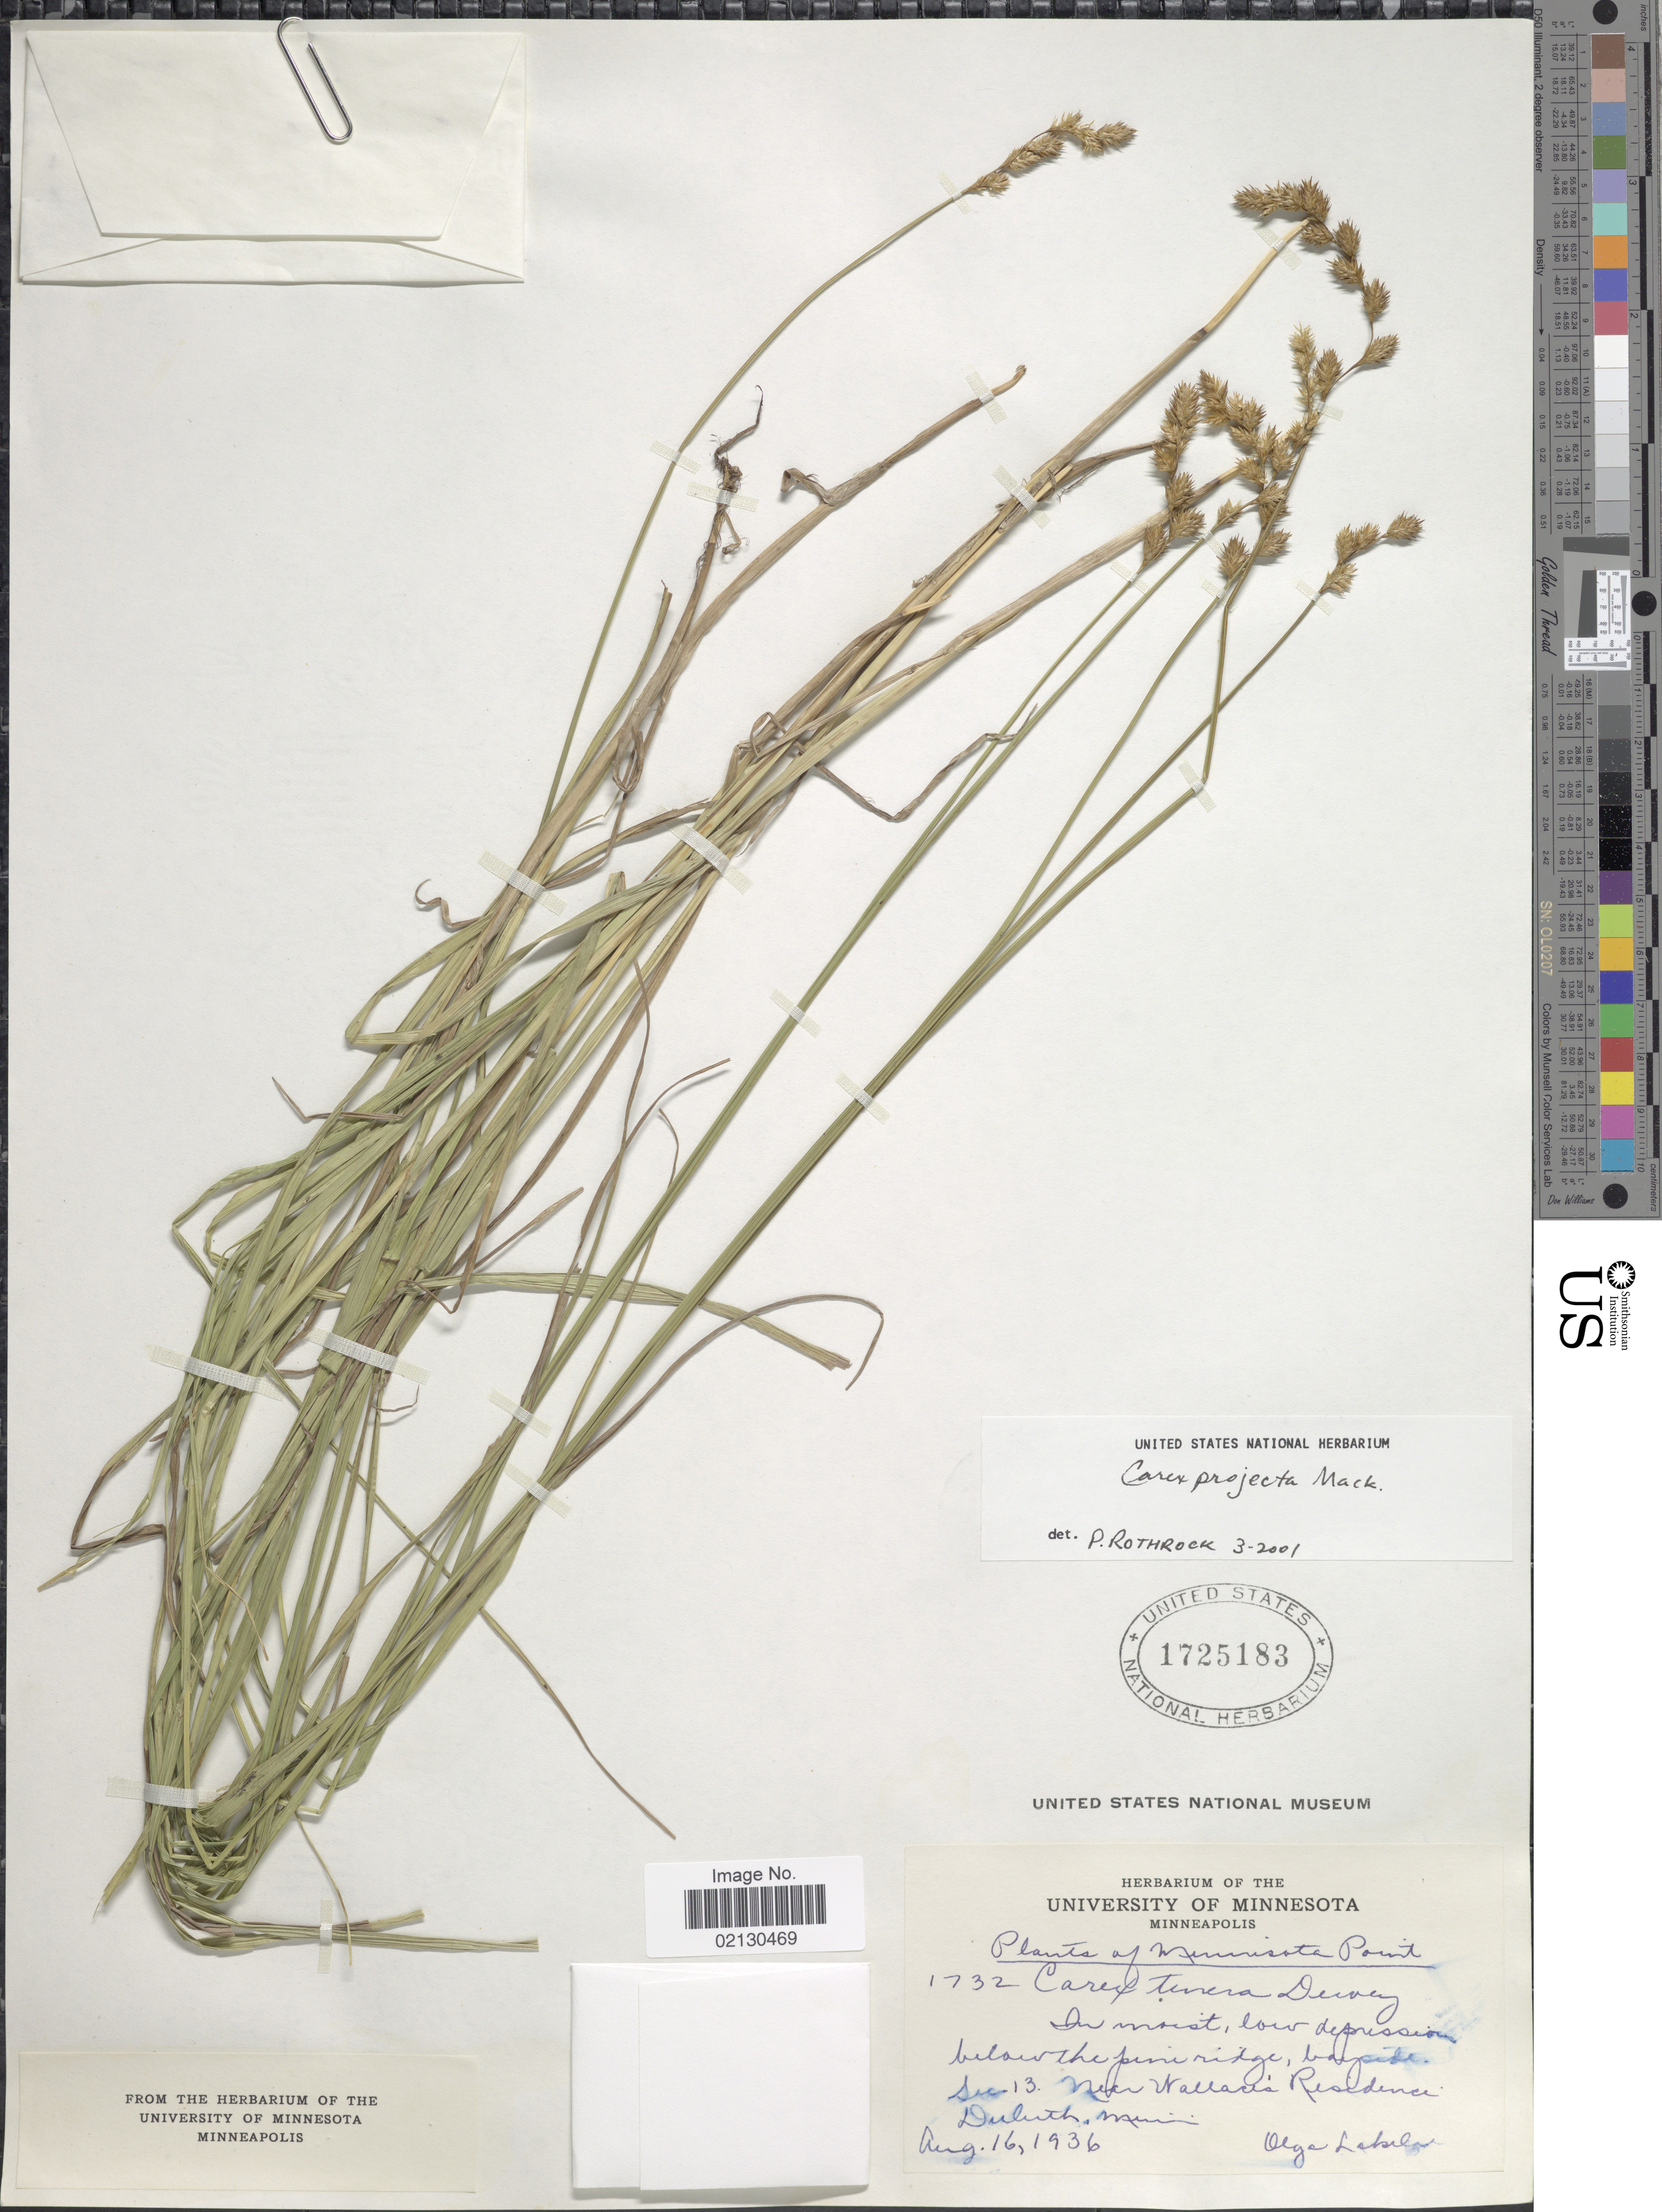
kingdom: Plantae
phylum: Tracheophyta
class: Liliopsida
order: Poales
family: Cyperaceae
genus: Carex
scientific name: Carex projecta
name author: Mack.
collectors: O. K. Lakela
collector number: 1732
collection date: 1936-08-16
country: United States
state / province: Minnesota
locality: Sec. 13. Near Wallace's Residence. Duluth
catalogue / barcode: US 1725183